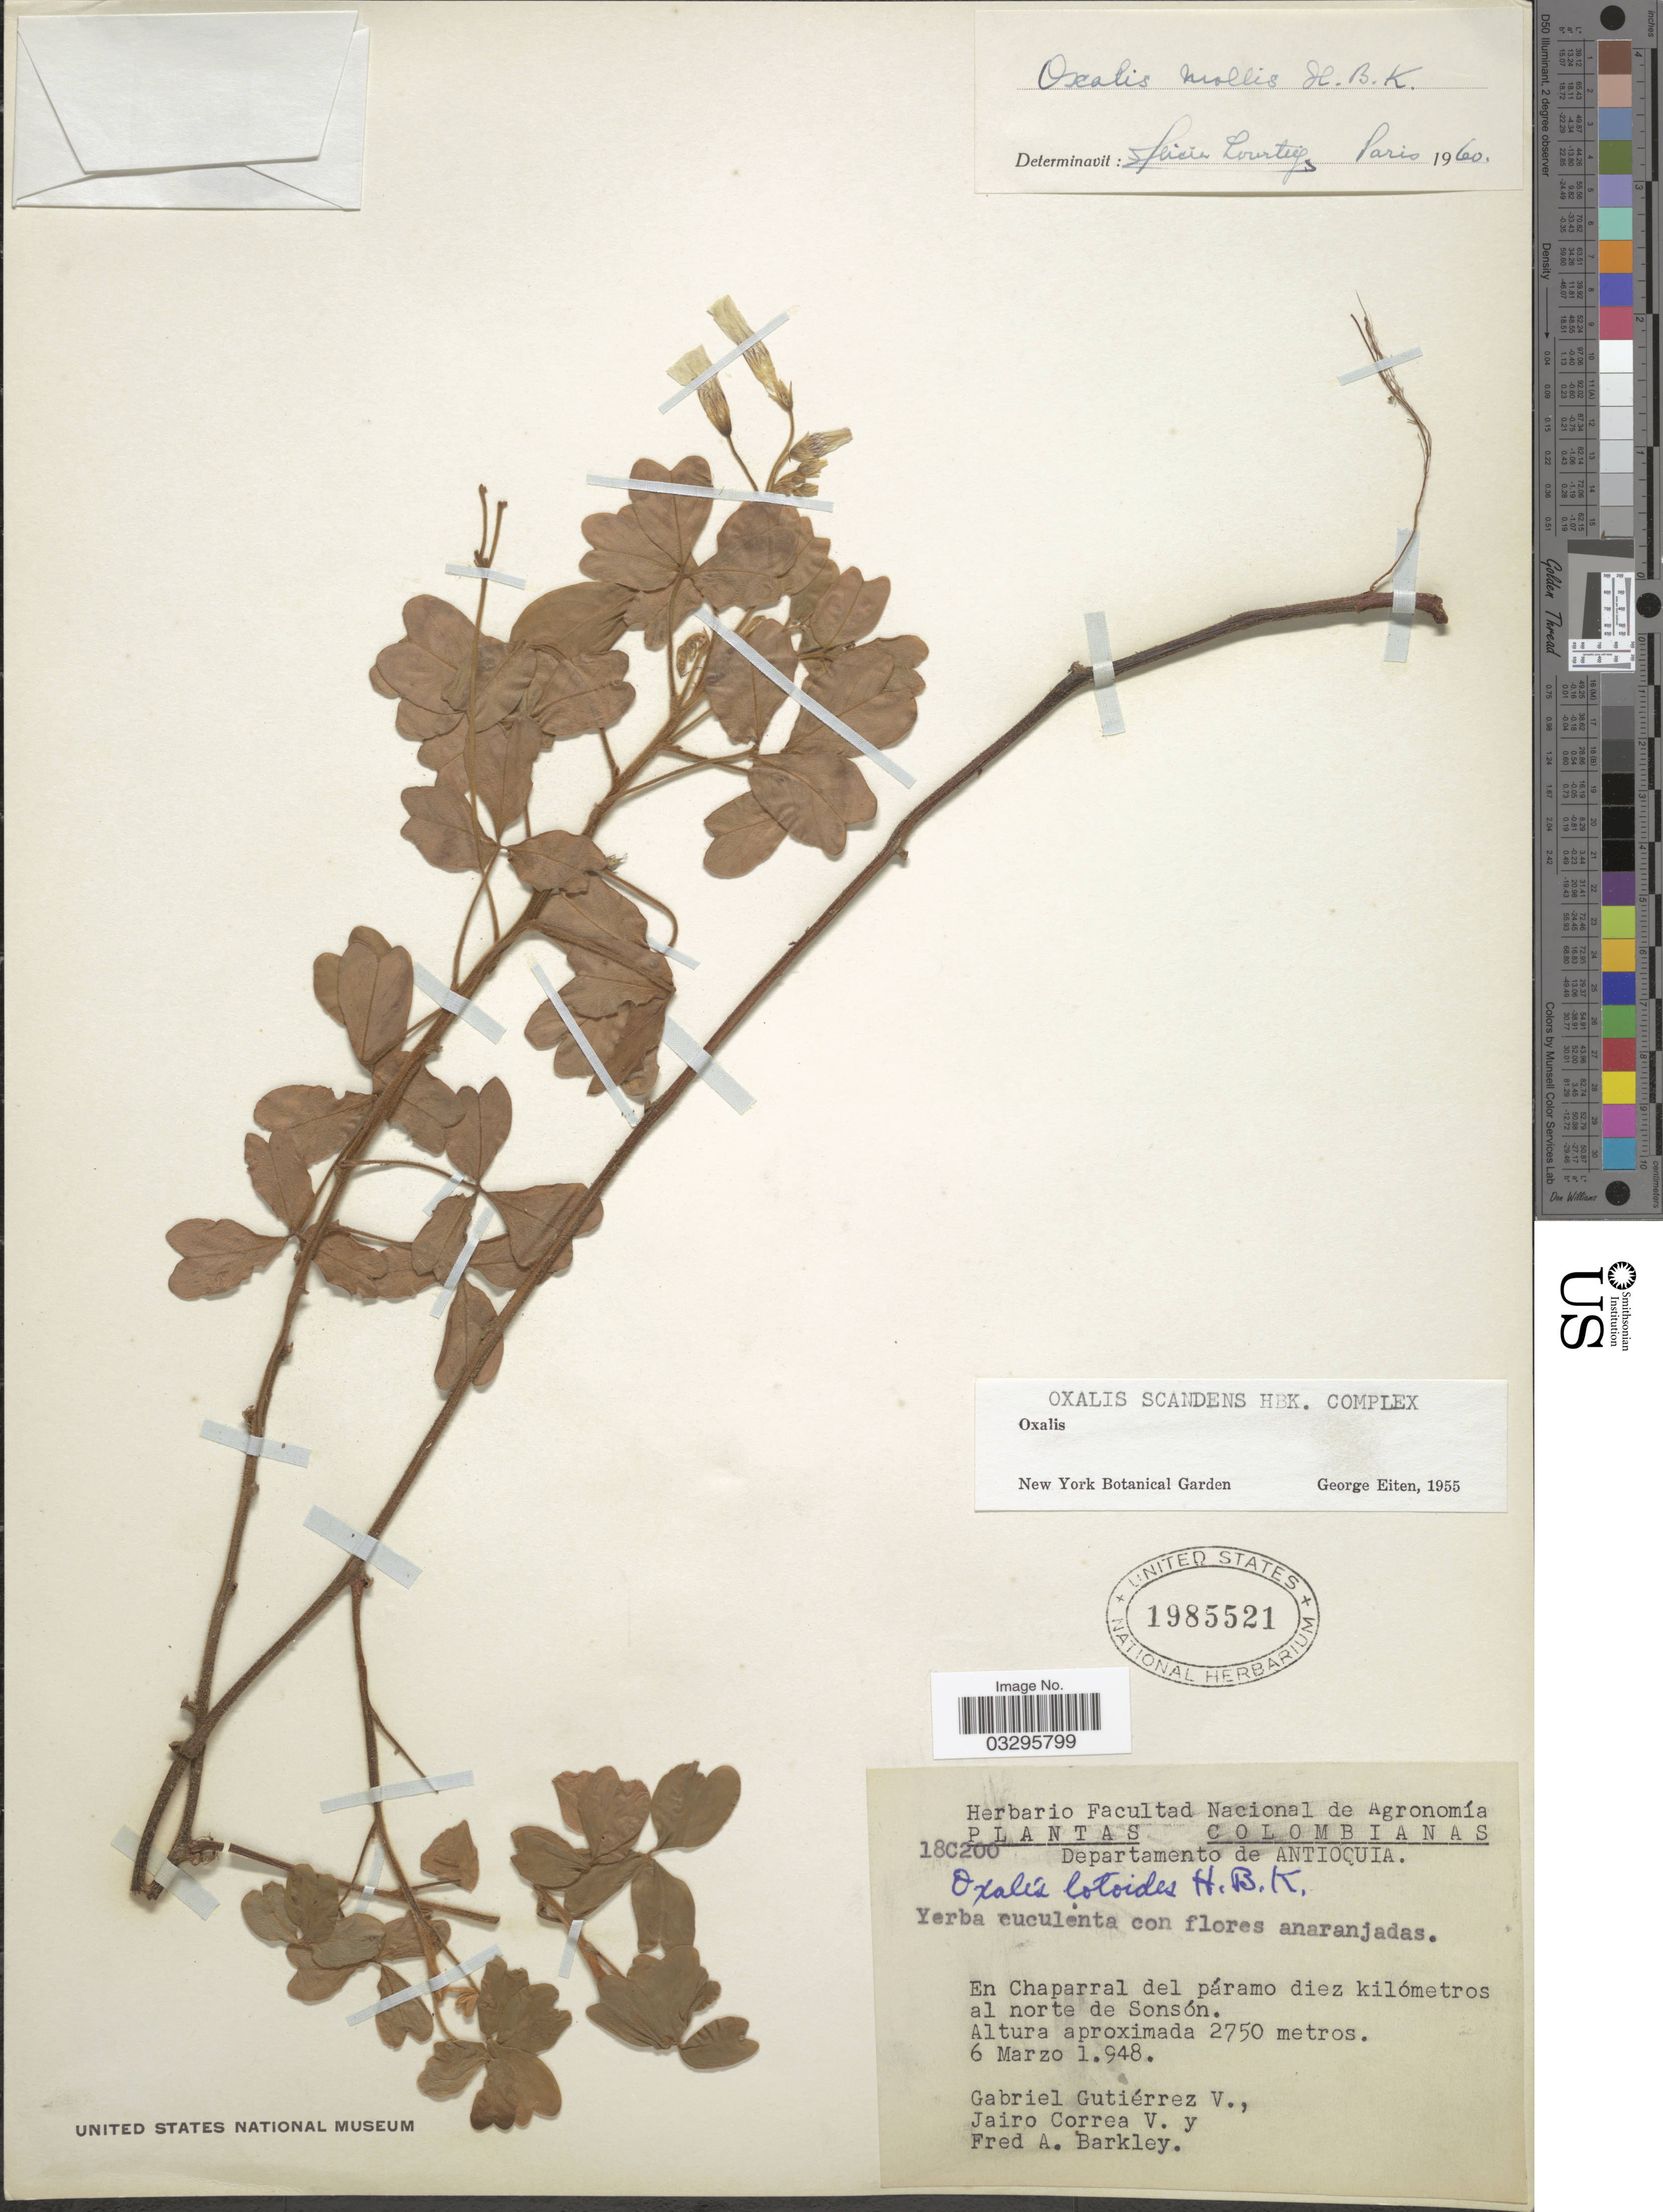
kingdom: Plantae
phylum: Tracheophyta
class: Magnoliopsida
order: Oxalidales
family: Oxalidaceae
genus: Oxalis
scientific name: Oxalis mollis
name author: Kunth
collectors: G. Gutiérrez V., J. Correa V. & F. A. Barkley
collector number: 18C200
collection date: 1948-03-06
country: Colombia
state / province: Antioquia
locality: Departamento de Antioquia. En Chaparral del páramo diez kilómetros al norte de Sansón.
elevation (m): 2750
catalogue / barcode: US 1985521